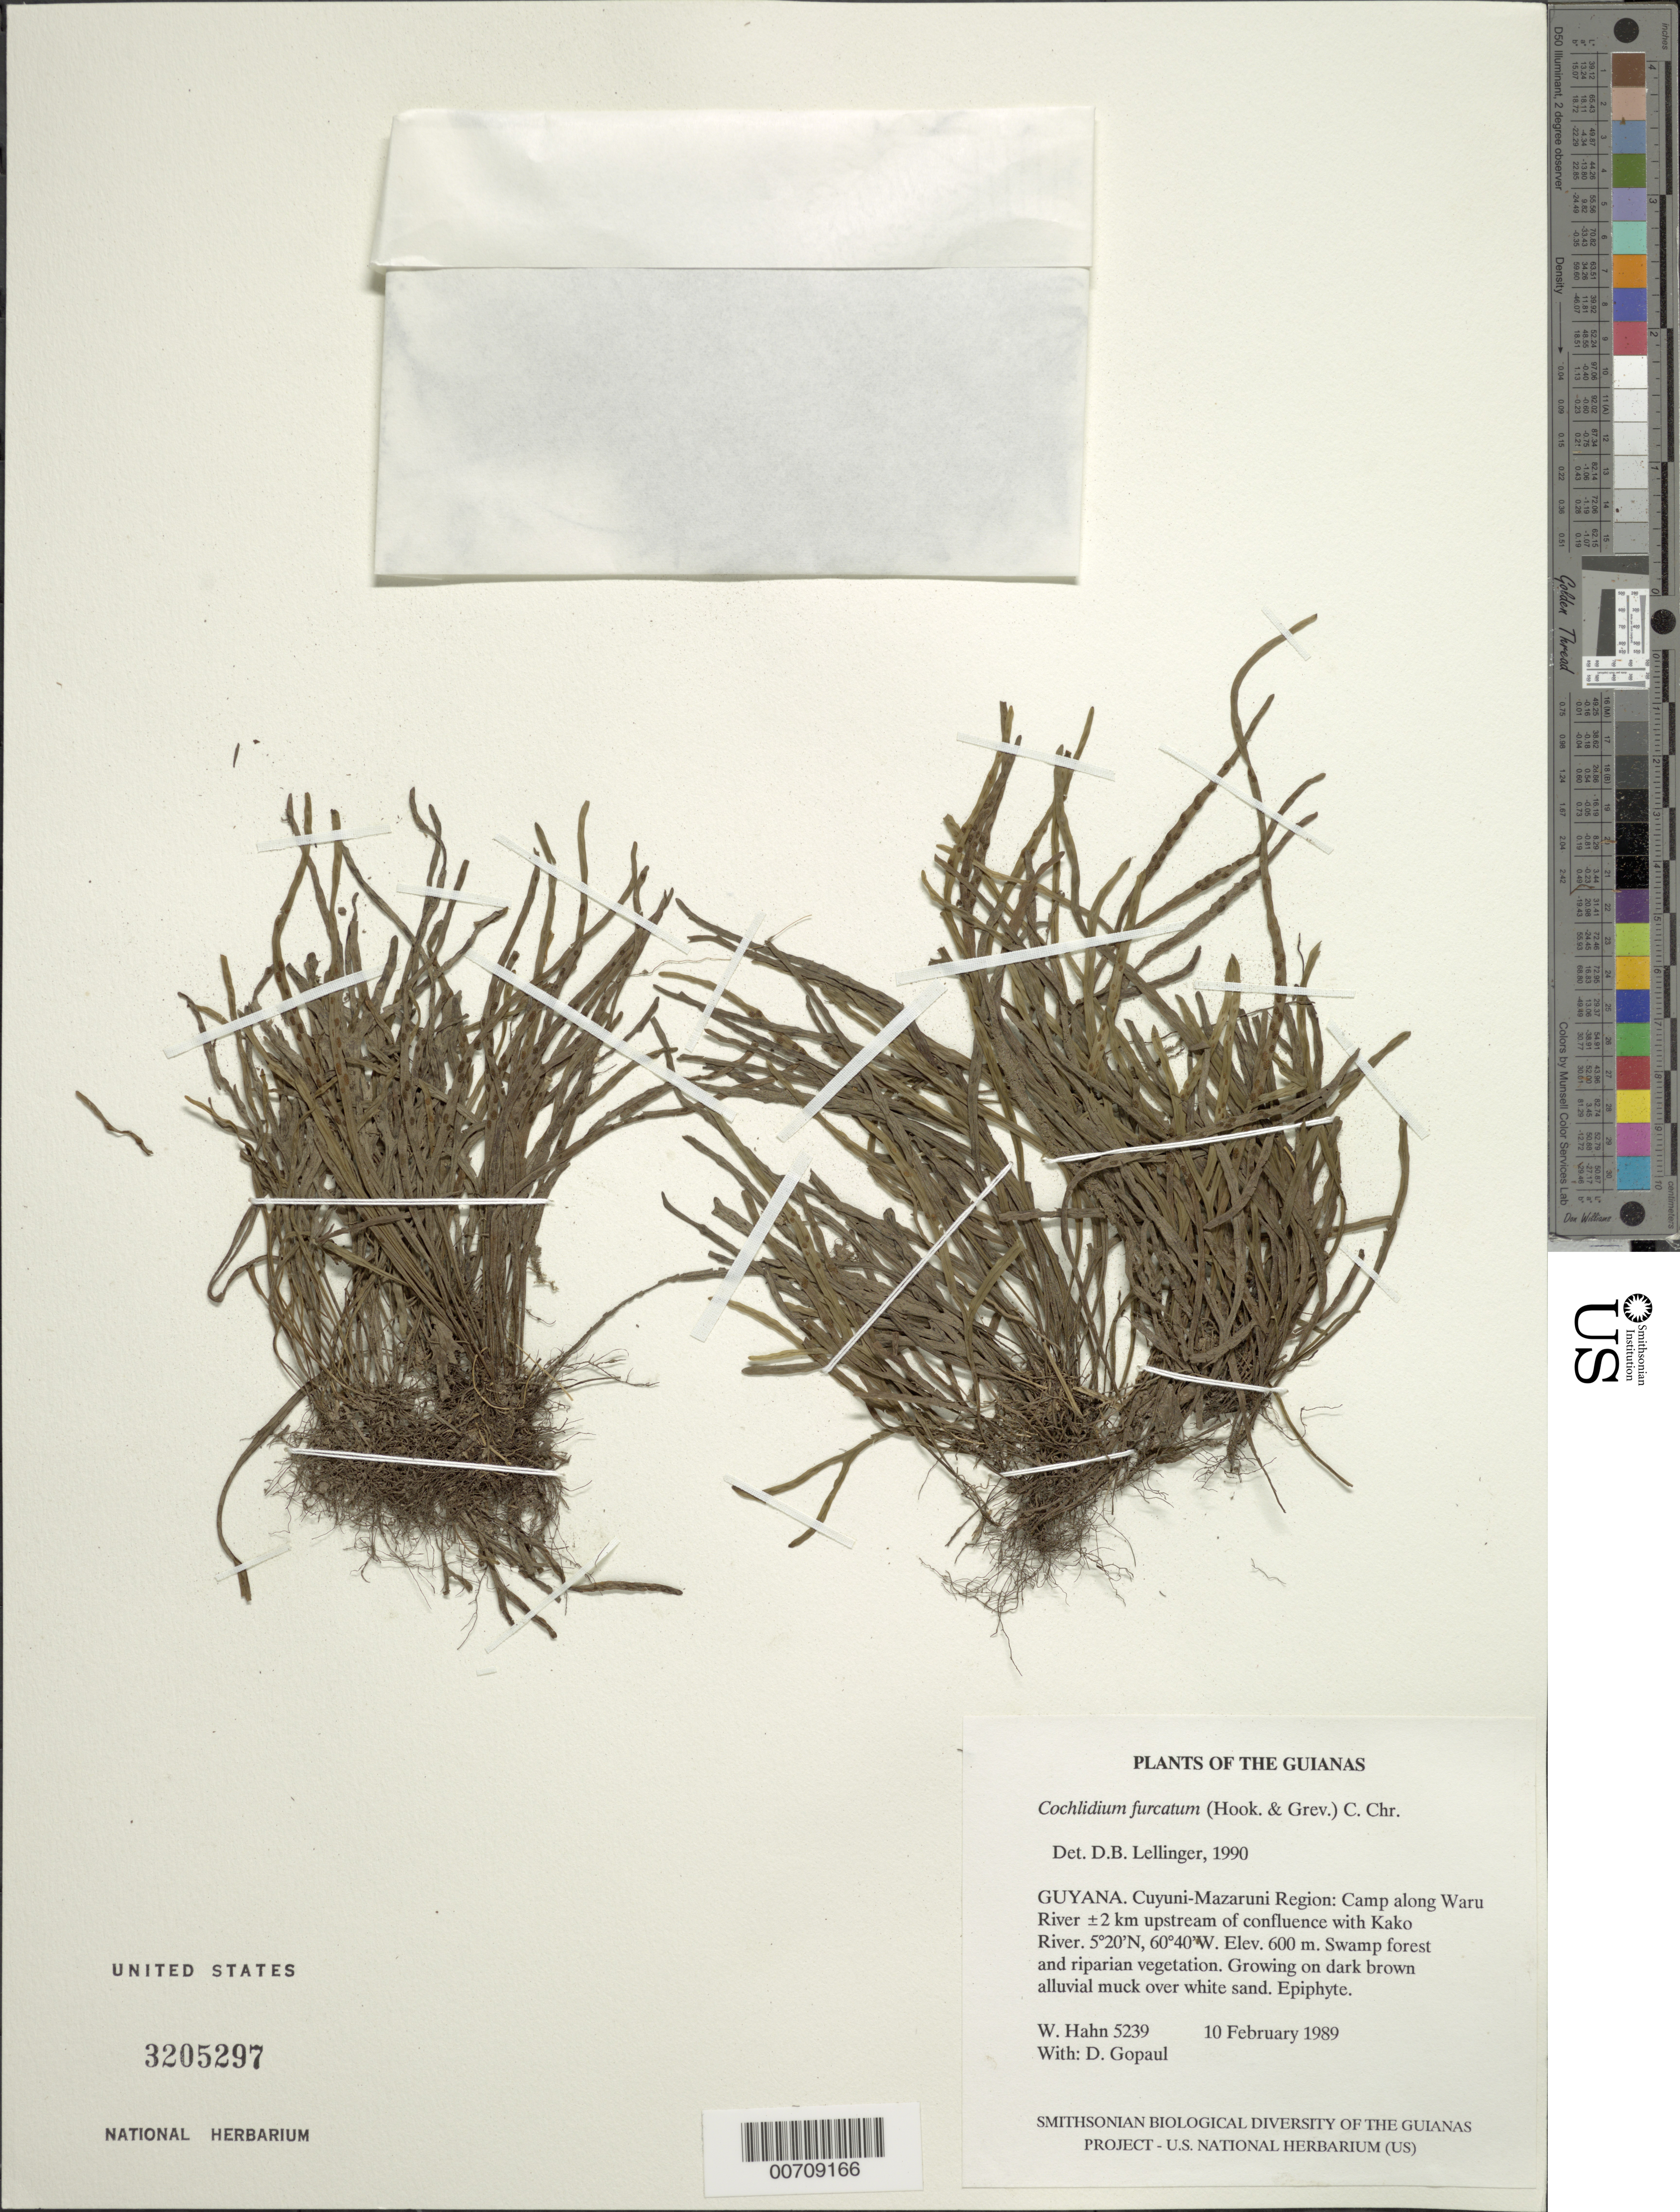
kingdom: Plantae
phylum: Tracheophyta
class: Polypodiopsida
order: Polypodiales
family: Polypodiaceae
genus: Cochlidium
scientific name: Cochlidium furcatum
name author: (Hook. & Grev.) C. Chr.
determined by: Lellinger, David B., (BOT), Smithsonian Institution - National Museum of Natural History (UNITED STATES)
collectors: W. Hahn & D. Gopaul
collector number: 5239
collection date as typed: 10 February 1989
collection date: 1989-02-10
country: Guyana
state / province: Cuyuni-Mazaruni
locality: Camp along Waruma River ±2 km upstream of confluence with Kako River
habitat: Swamp forest and Riparian vegetation Growing on dark brown alluvial muck over white sand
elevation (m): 600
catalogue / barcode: US 3205297